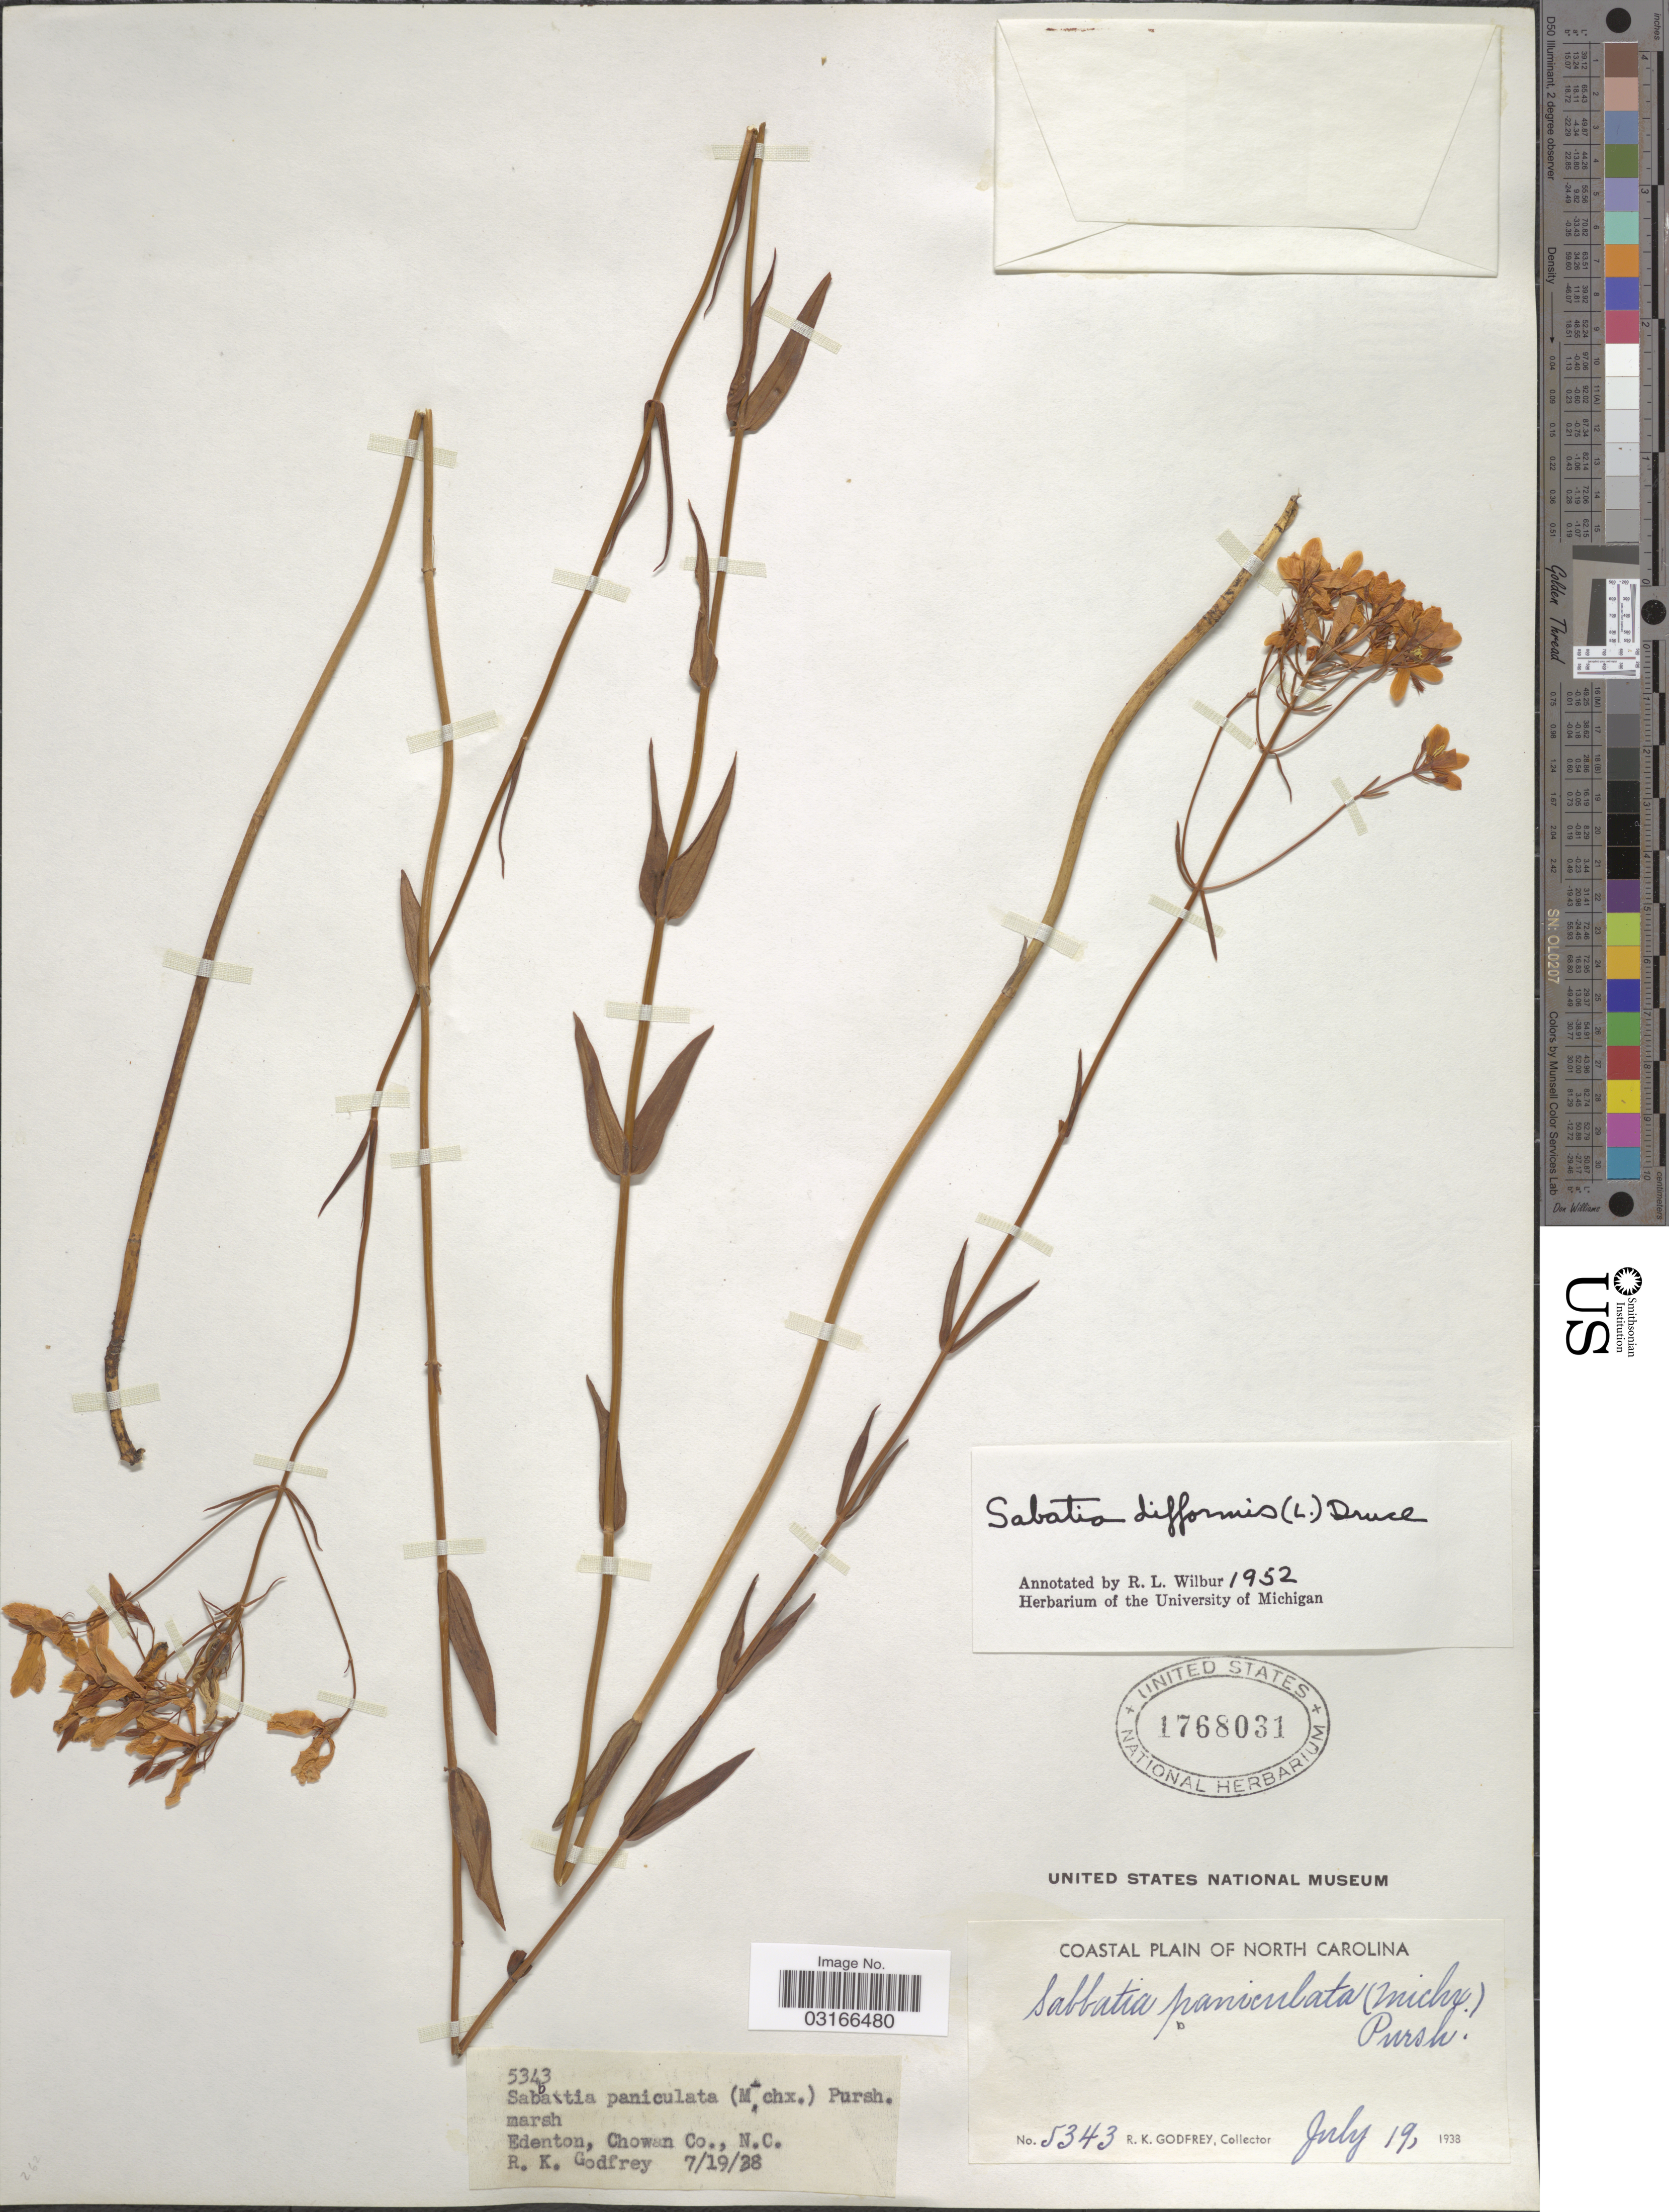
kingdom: Plantae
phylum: Tracheophyta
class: Magnoliopsida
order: Gentianales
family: Gentianaceae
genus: Sabatia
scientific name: Sabatia difformis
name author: (L.) Druce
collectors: R. K. Godfrey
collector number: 5343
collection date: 1938-07-19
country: United States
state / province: North Carolina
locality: Coastal Plain of North Carolina, Edenton, Chowan Co., N. C.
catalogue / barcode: US 1768031